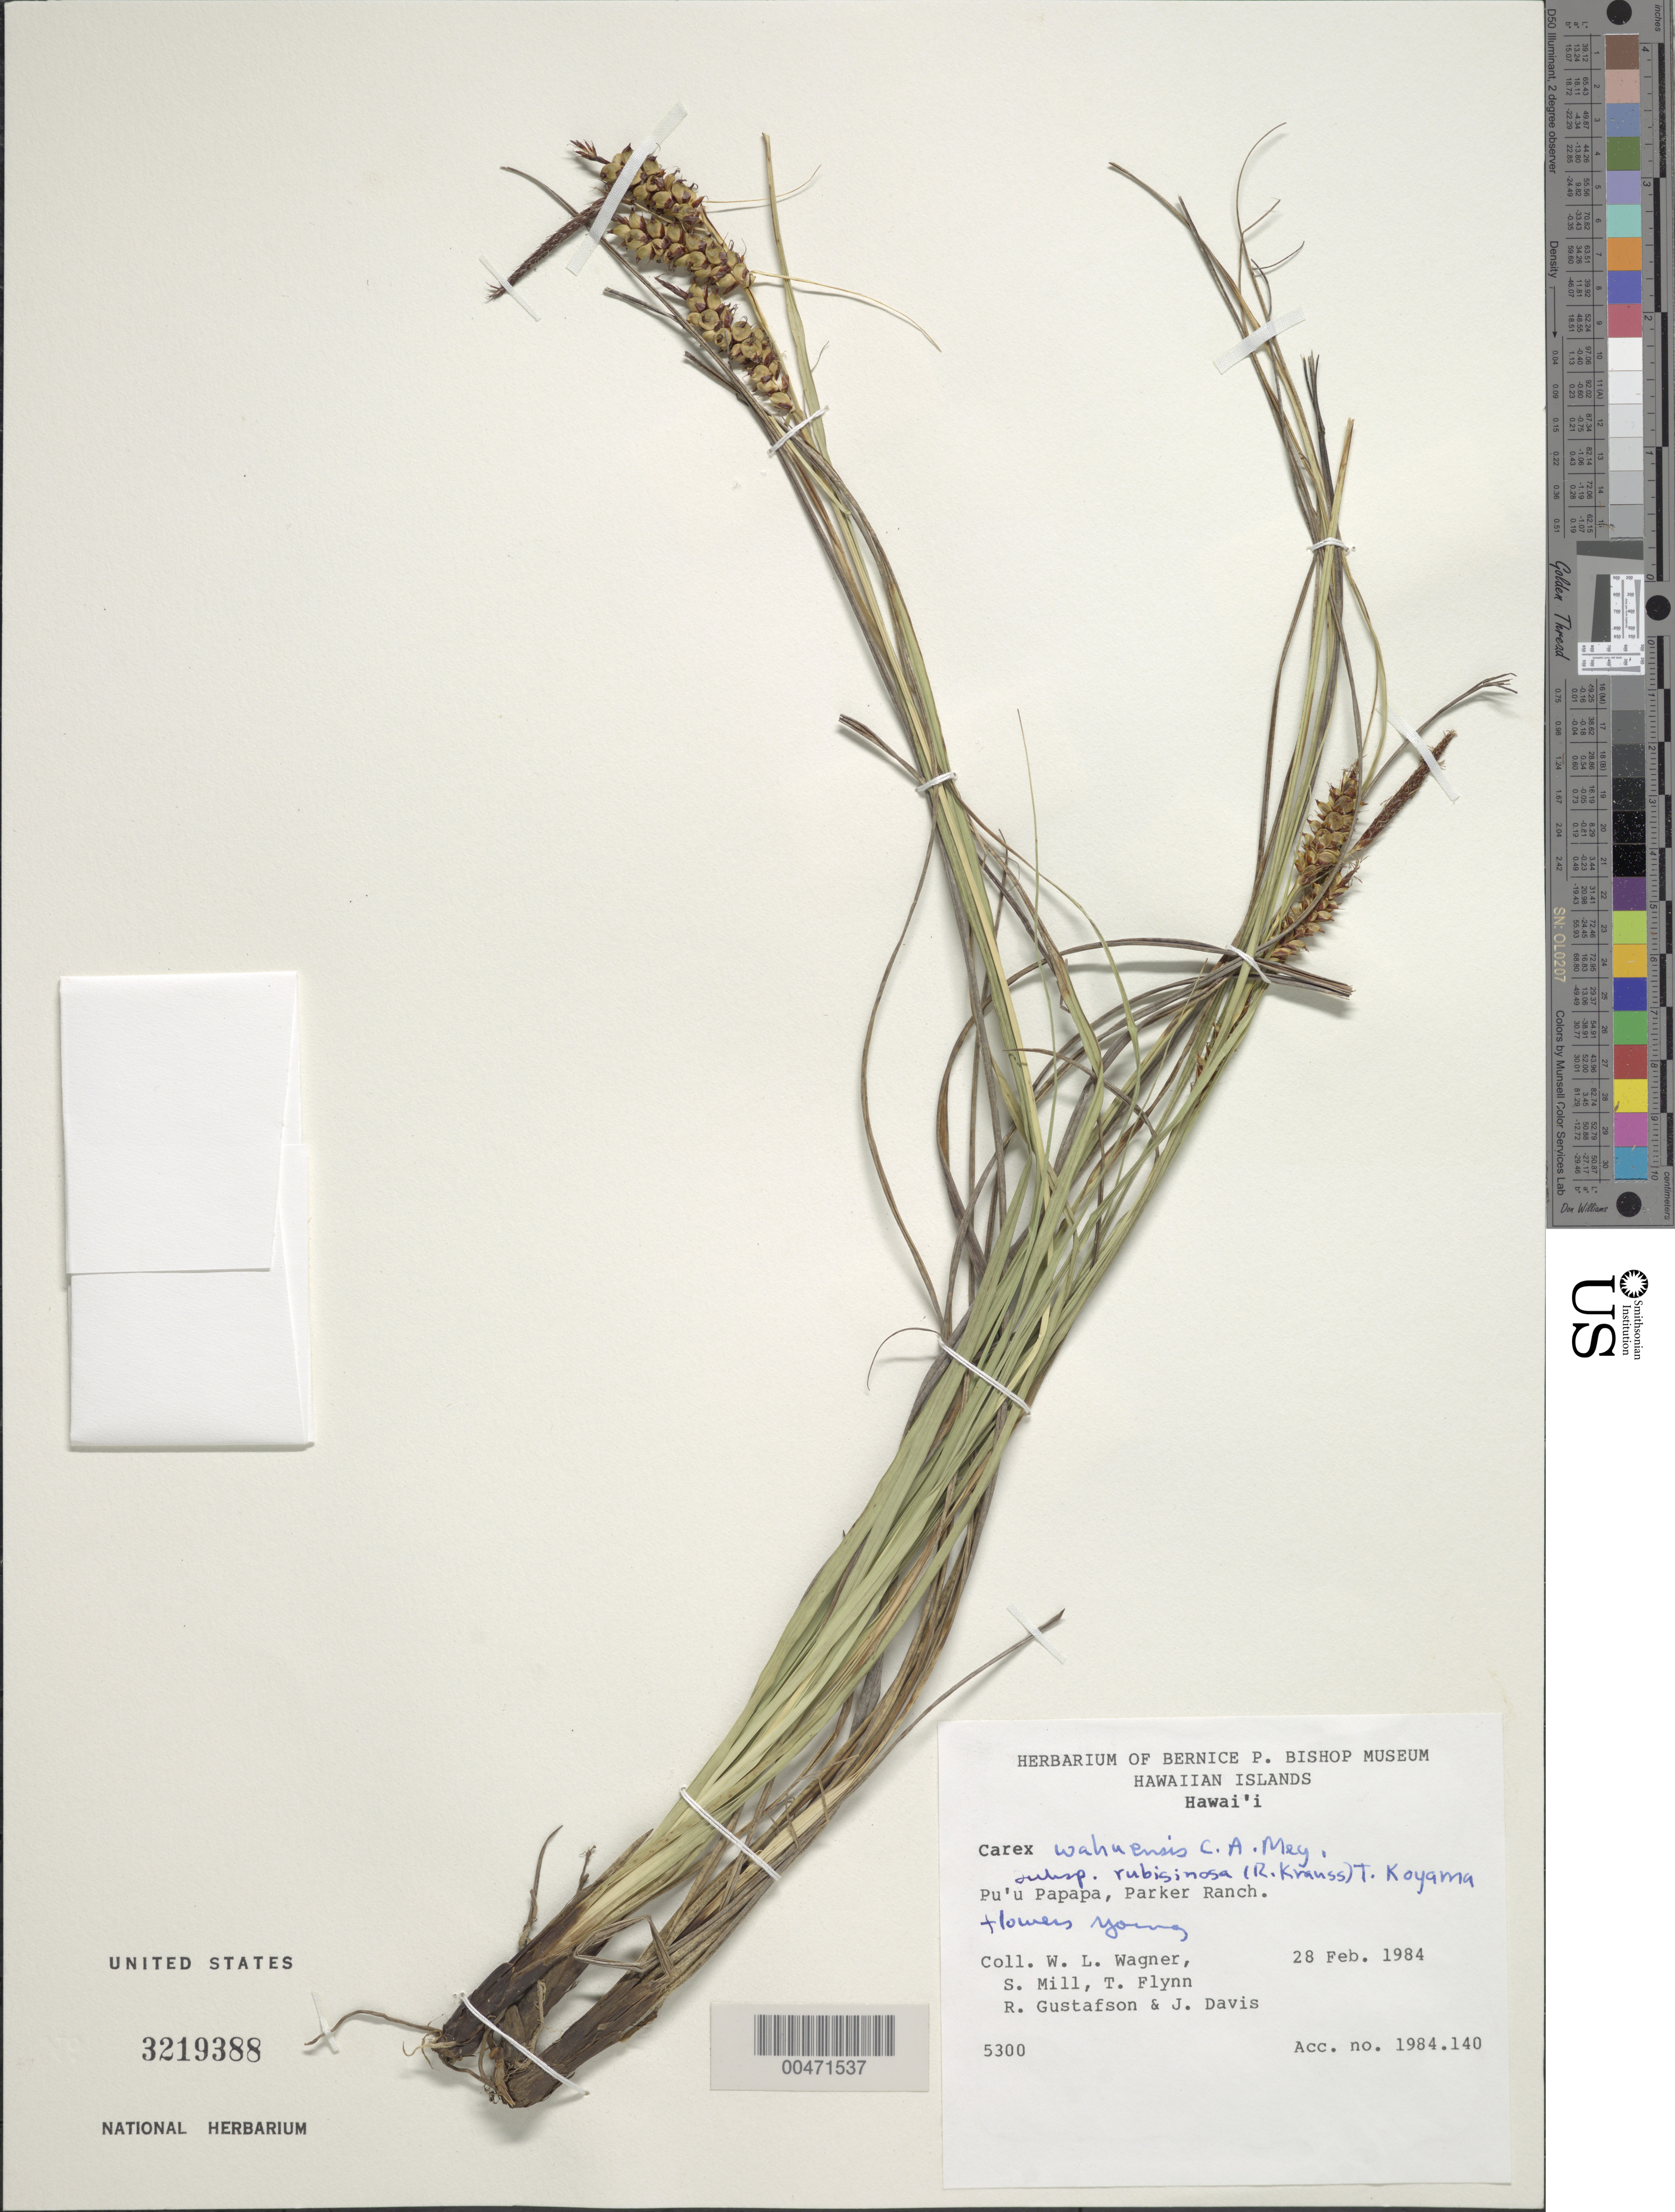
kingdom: Plantae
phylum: Tracheophyta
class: Liliopsida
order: Poales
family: Cyperaceae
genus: Carex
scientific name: Carex wahuensis subsp. rubiginosa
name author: (R.W. Krauss) T. Koyama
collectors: W. L. Wagner, S. W. Miller, T. W. Flynn, R. Gustafson & J. Davis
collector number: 5300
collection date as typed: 28 Feb 1984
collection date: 1984-02-28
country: United States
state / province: Hawaii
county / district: Hawaii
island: Hawaii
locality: Pu'u Papapa, Parker Ranch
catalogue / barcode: US 3219388